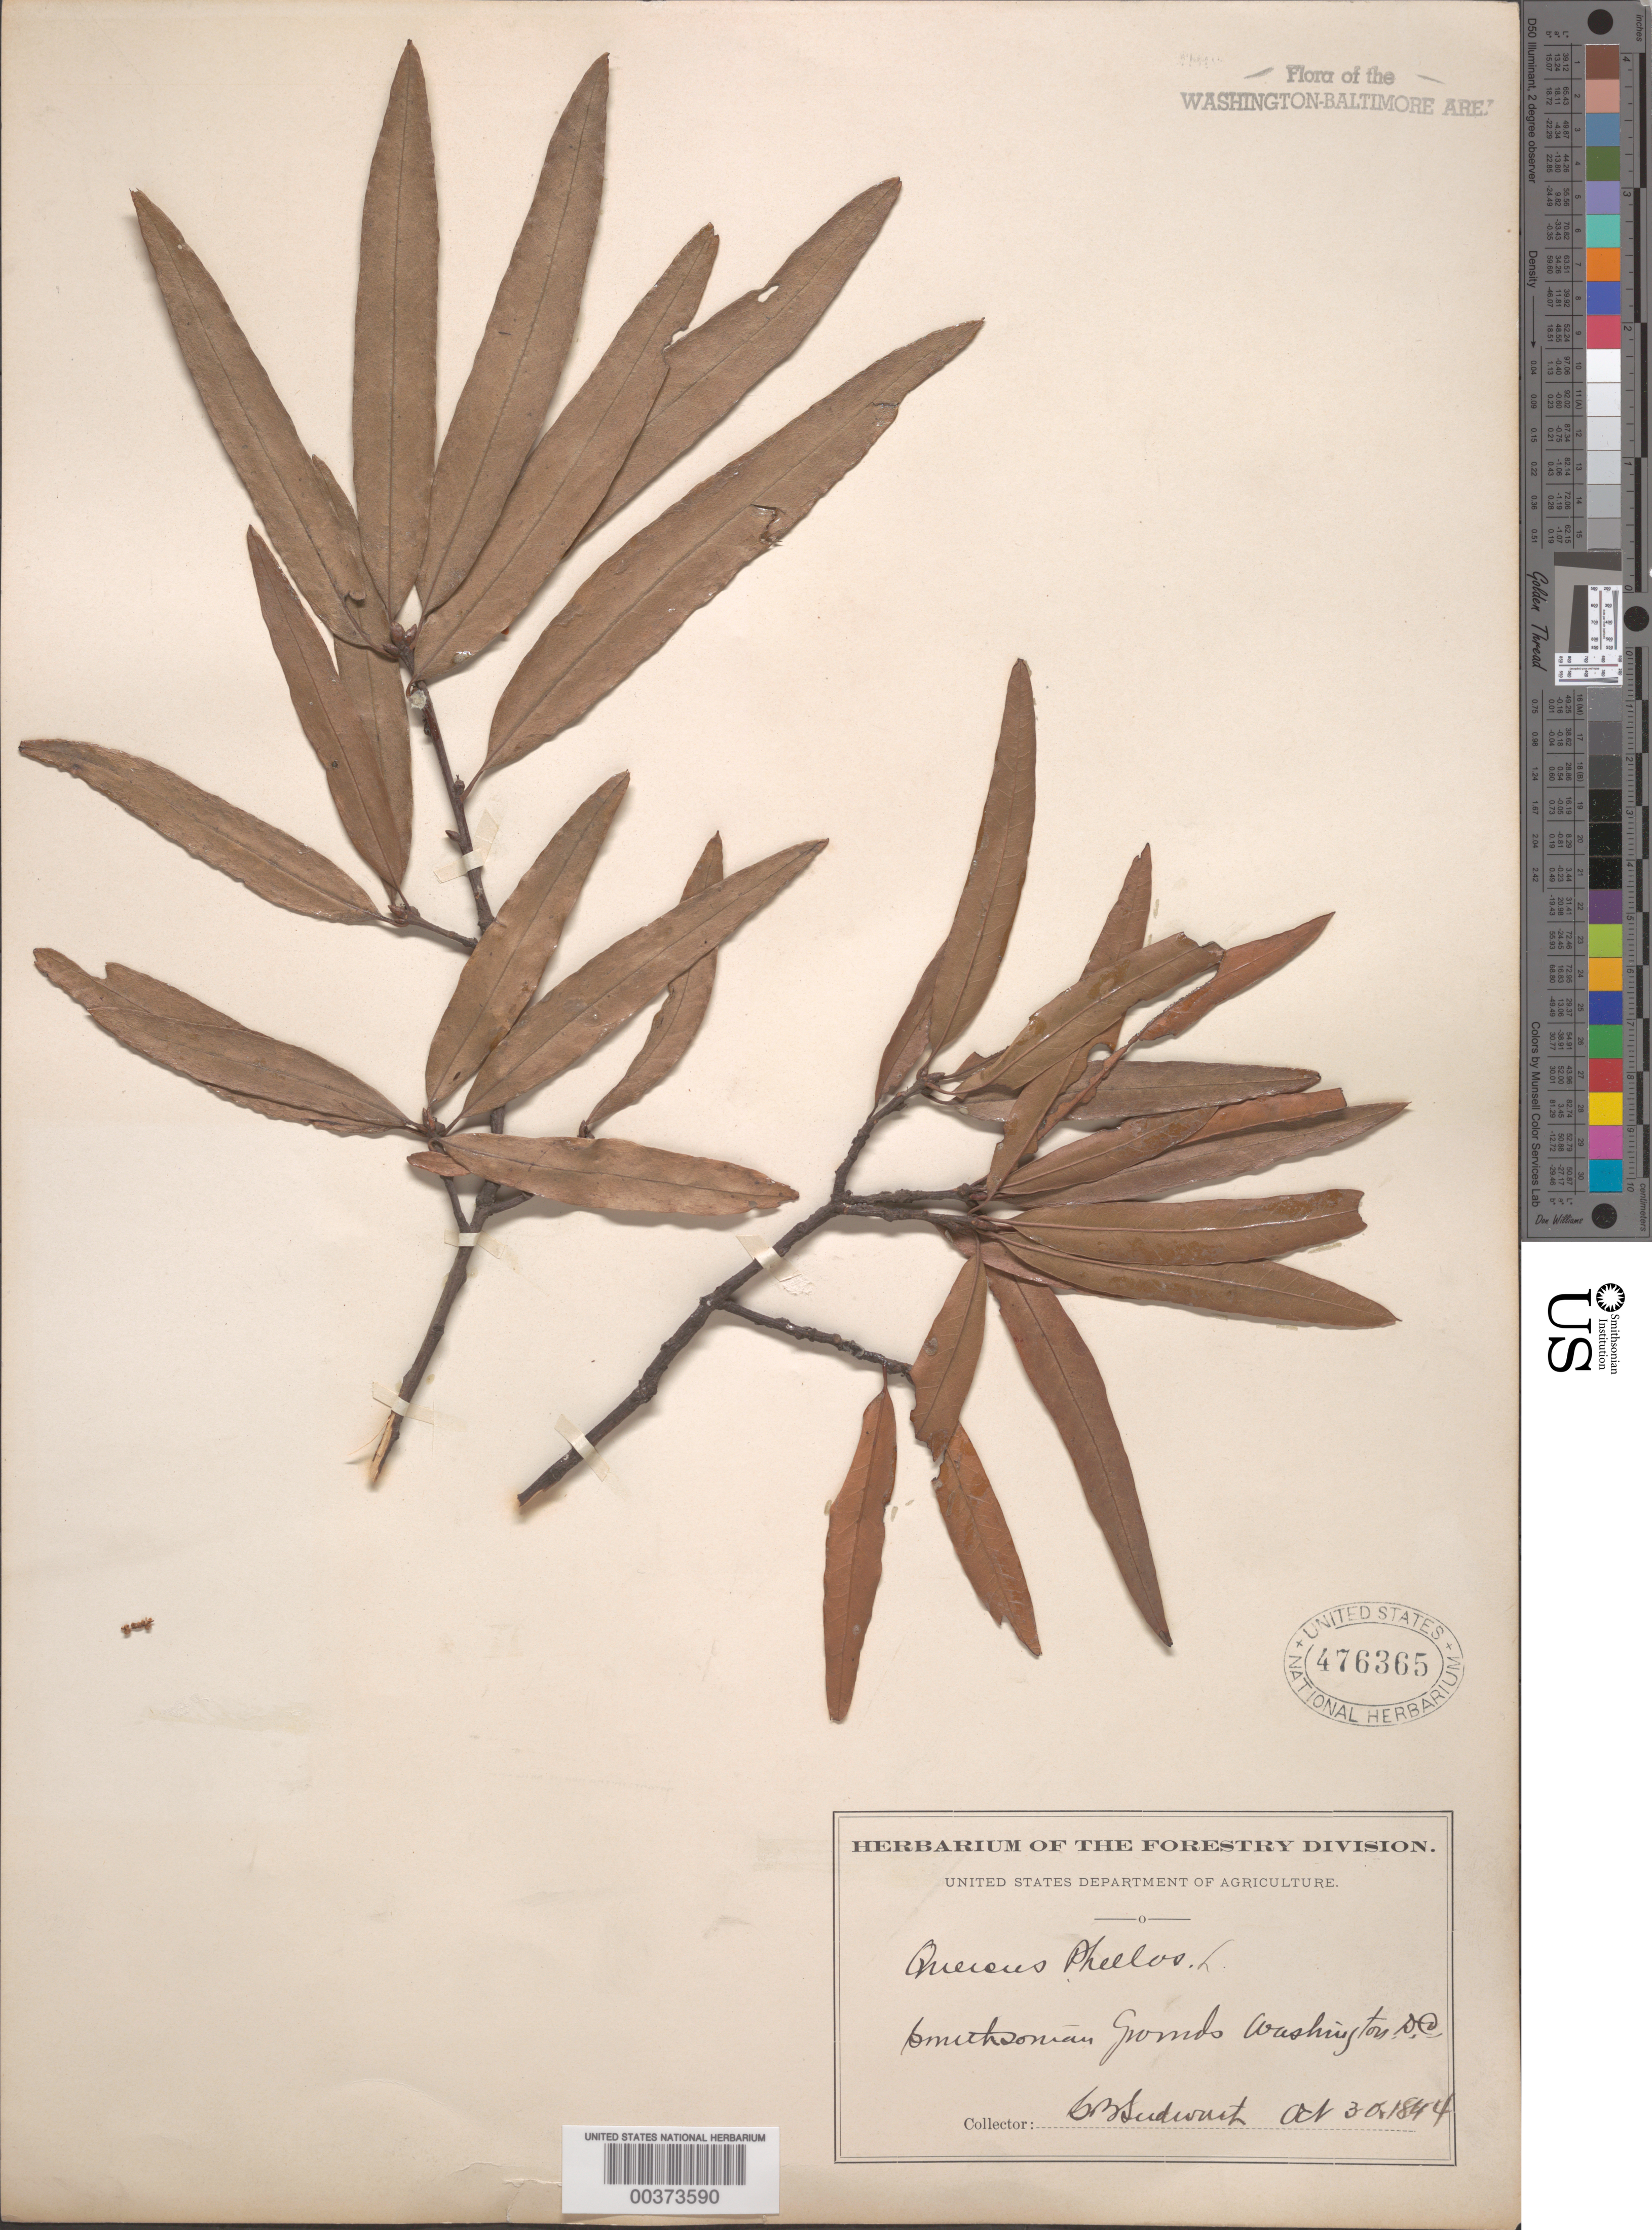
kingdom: Plantae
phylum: Tracheophyta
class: Magnoliopsida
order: Fagales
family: Fagaceae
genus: Quercus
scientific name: Quercus phellos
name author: L.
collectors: G. B. Sudworth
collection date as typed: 30 Oct 1844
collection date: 1844-10-30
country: United States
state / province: District of Columbia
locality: Smithsonian grounds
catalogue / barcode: US 476365